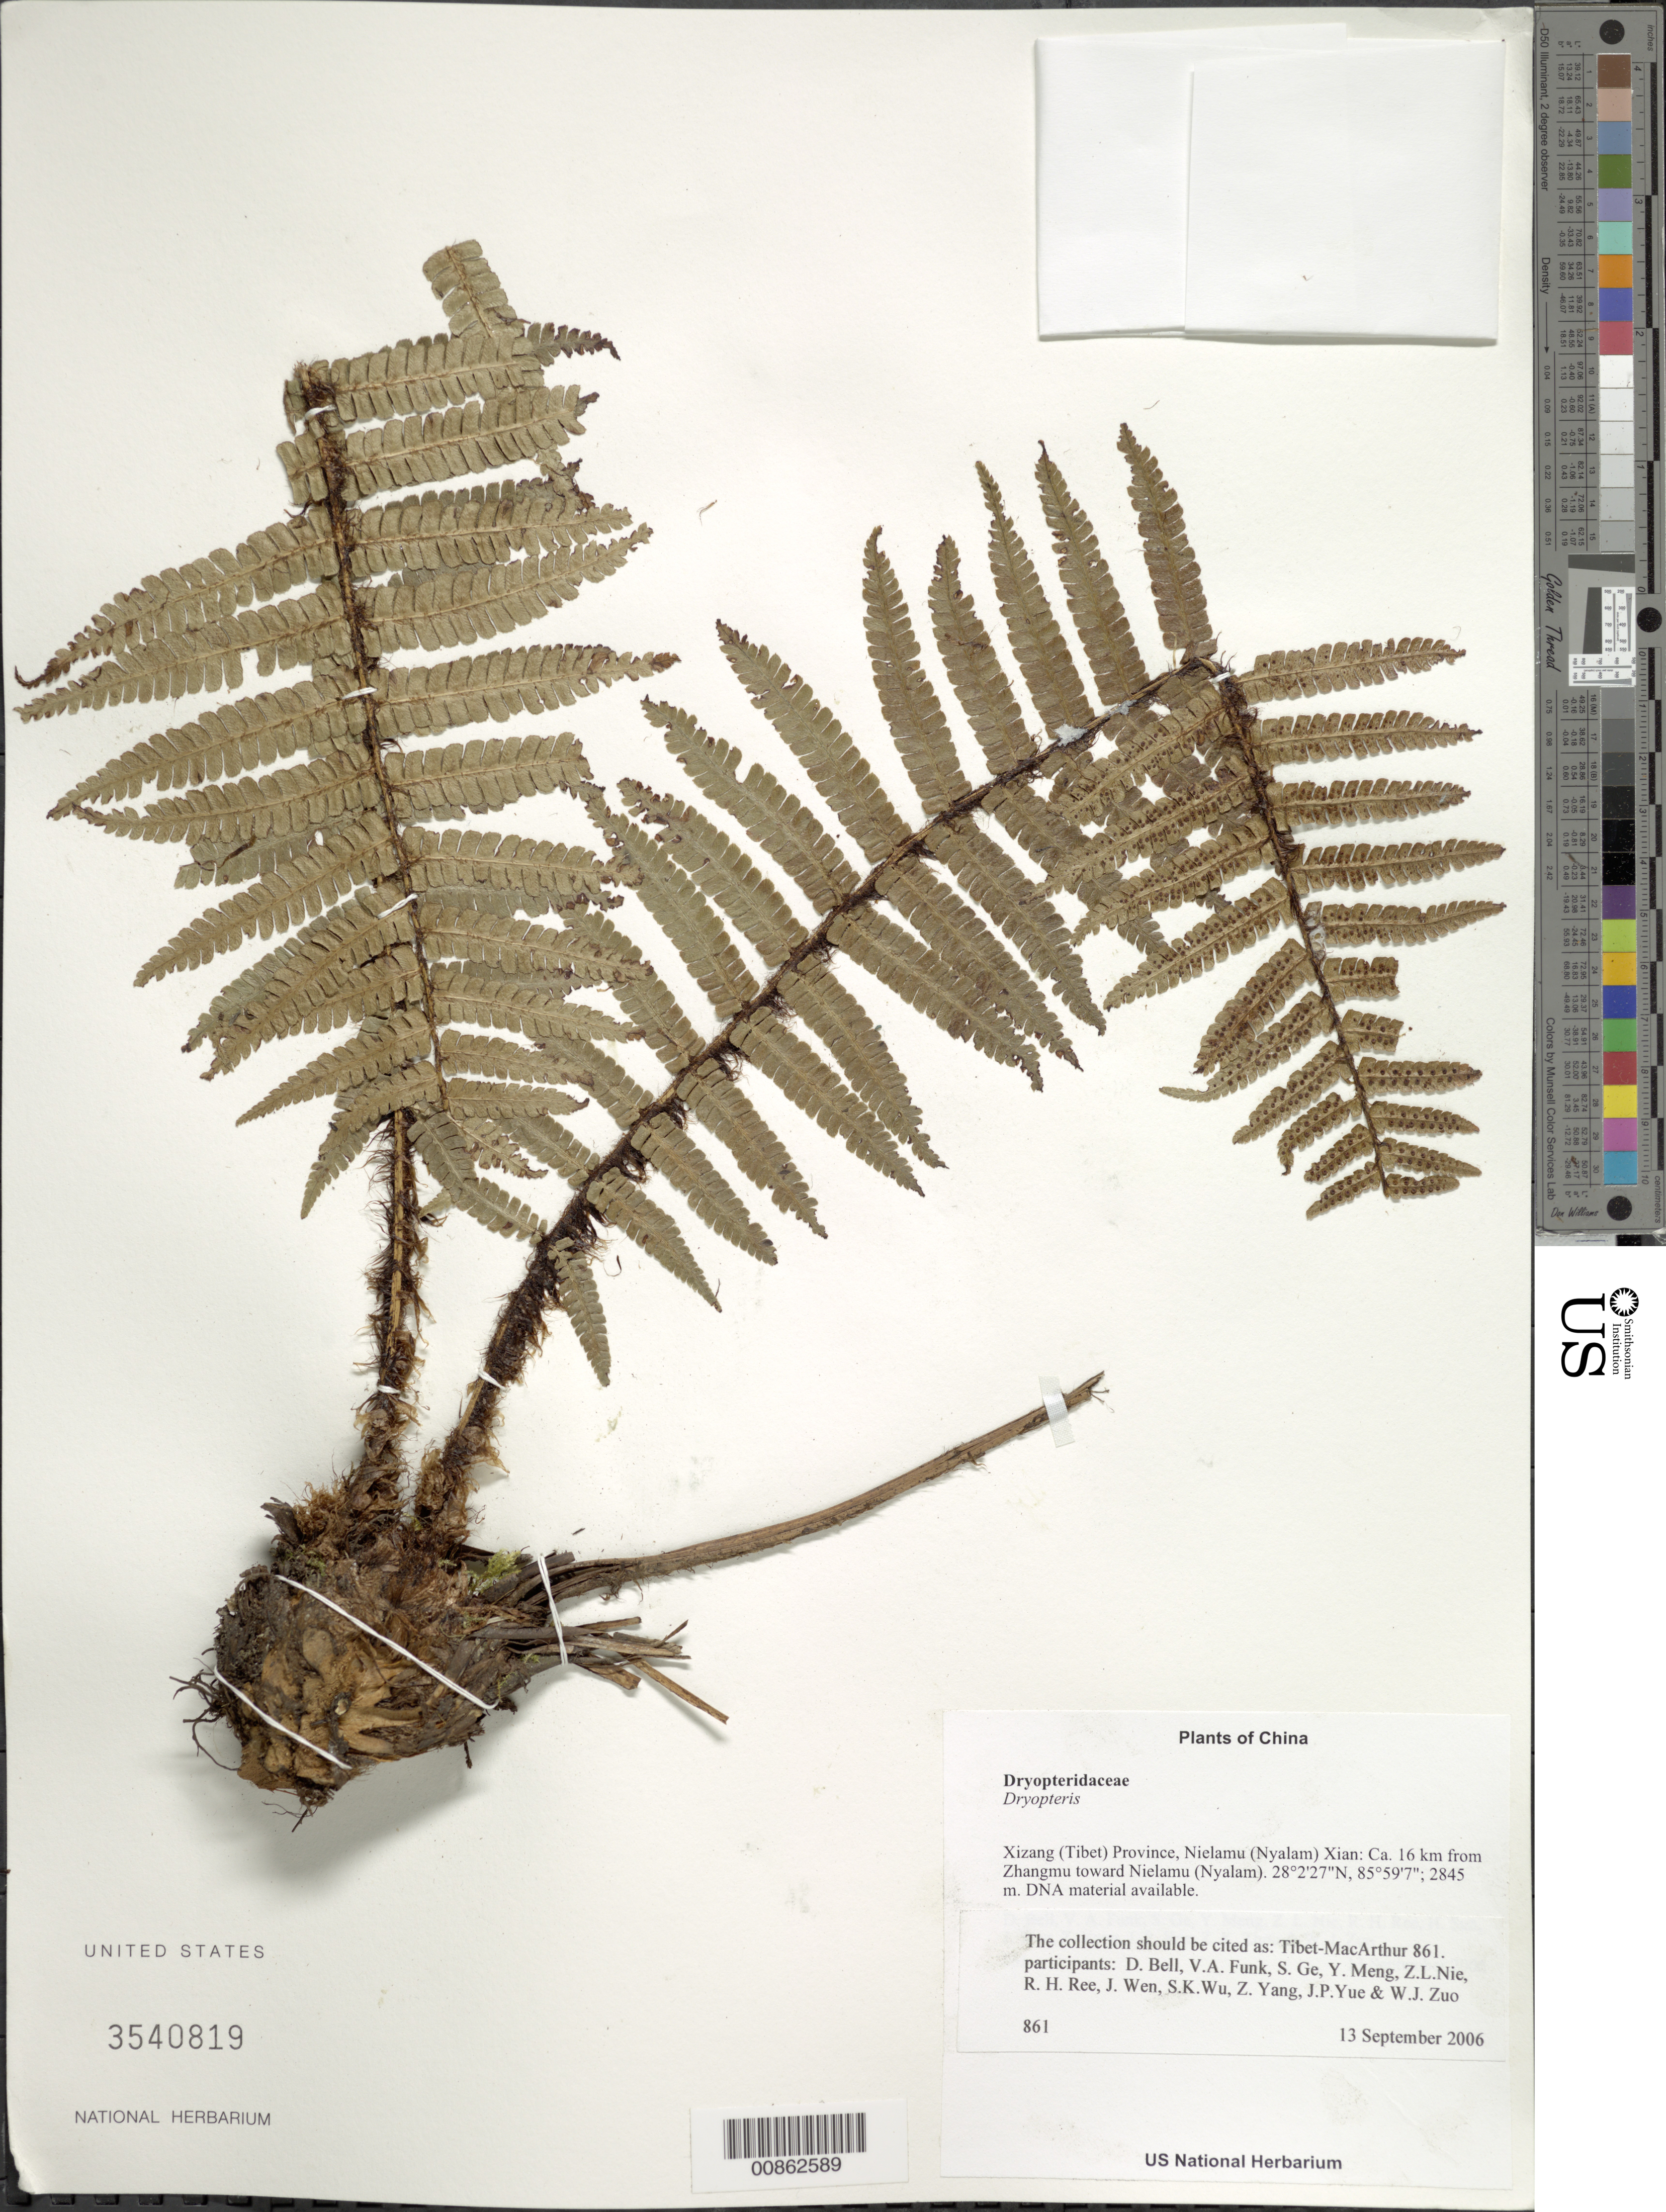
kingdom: Plantae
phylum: Tracheophyta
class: Polypodiopsida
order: Polypodiales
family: Dryopteridaceae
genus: Dryopteris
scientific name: Dryopteris sp.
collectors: Tibet-MacArthur, D. A. Bell, V. Funk, S. Ge, Y. Meng, Z. Nie, R. Ree, H. Sun, J. Wen, Z. Yang, J. Yue, Z. Zhou & W. Zuo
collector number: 861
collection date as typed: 13 Sep 2006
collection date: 2006-09-13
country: China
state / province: Xizang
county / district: Nielamu (Nyalam) Xian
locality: Ca. 16 km from Zhangmu toward Nielamu (Nyalam).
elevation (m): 2845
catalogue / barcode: US 3540819